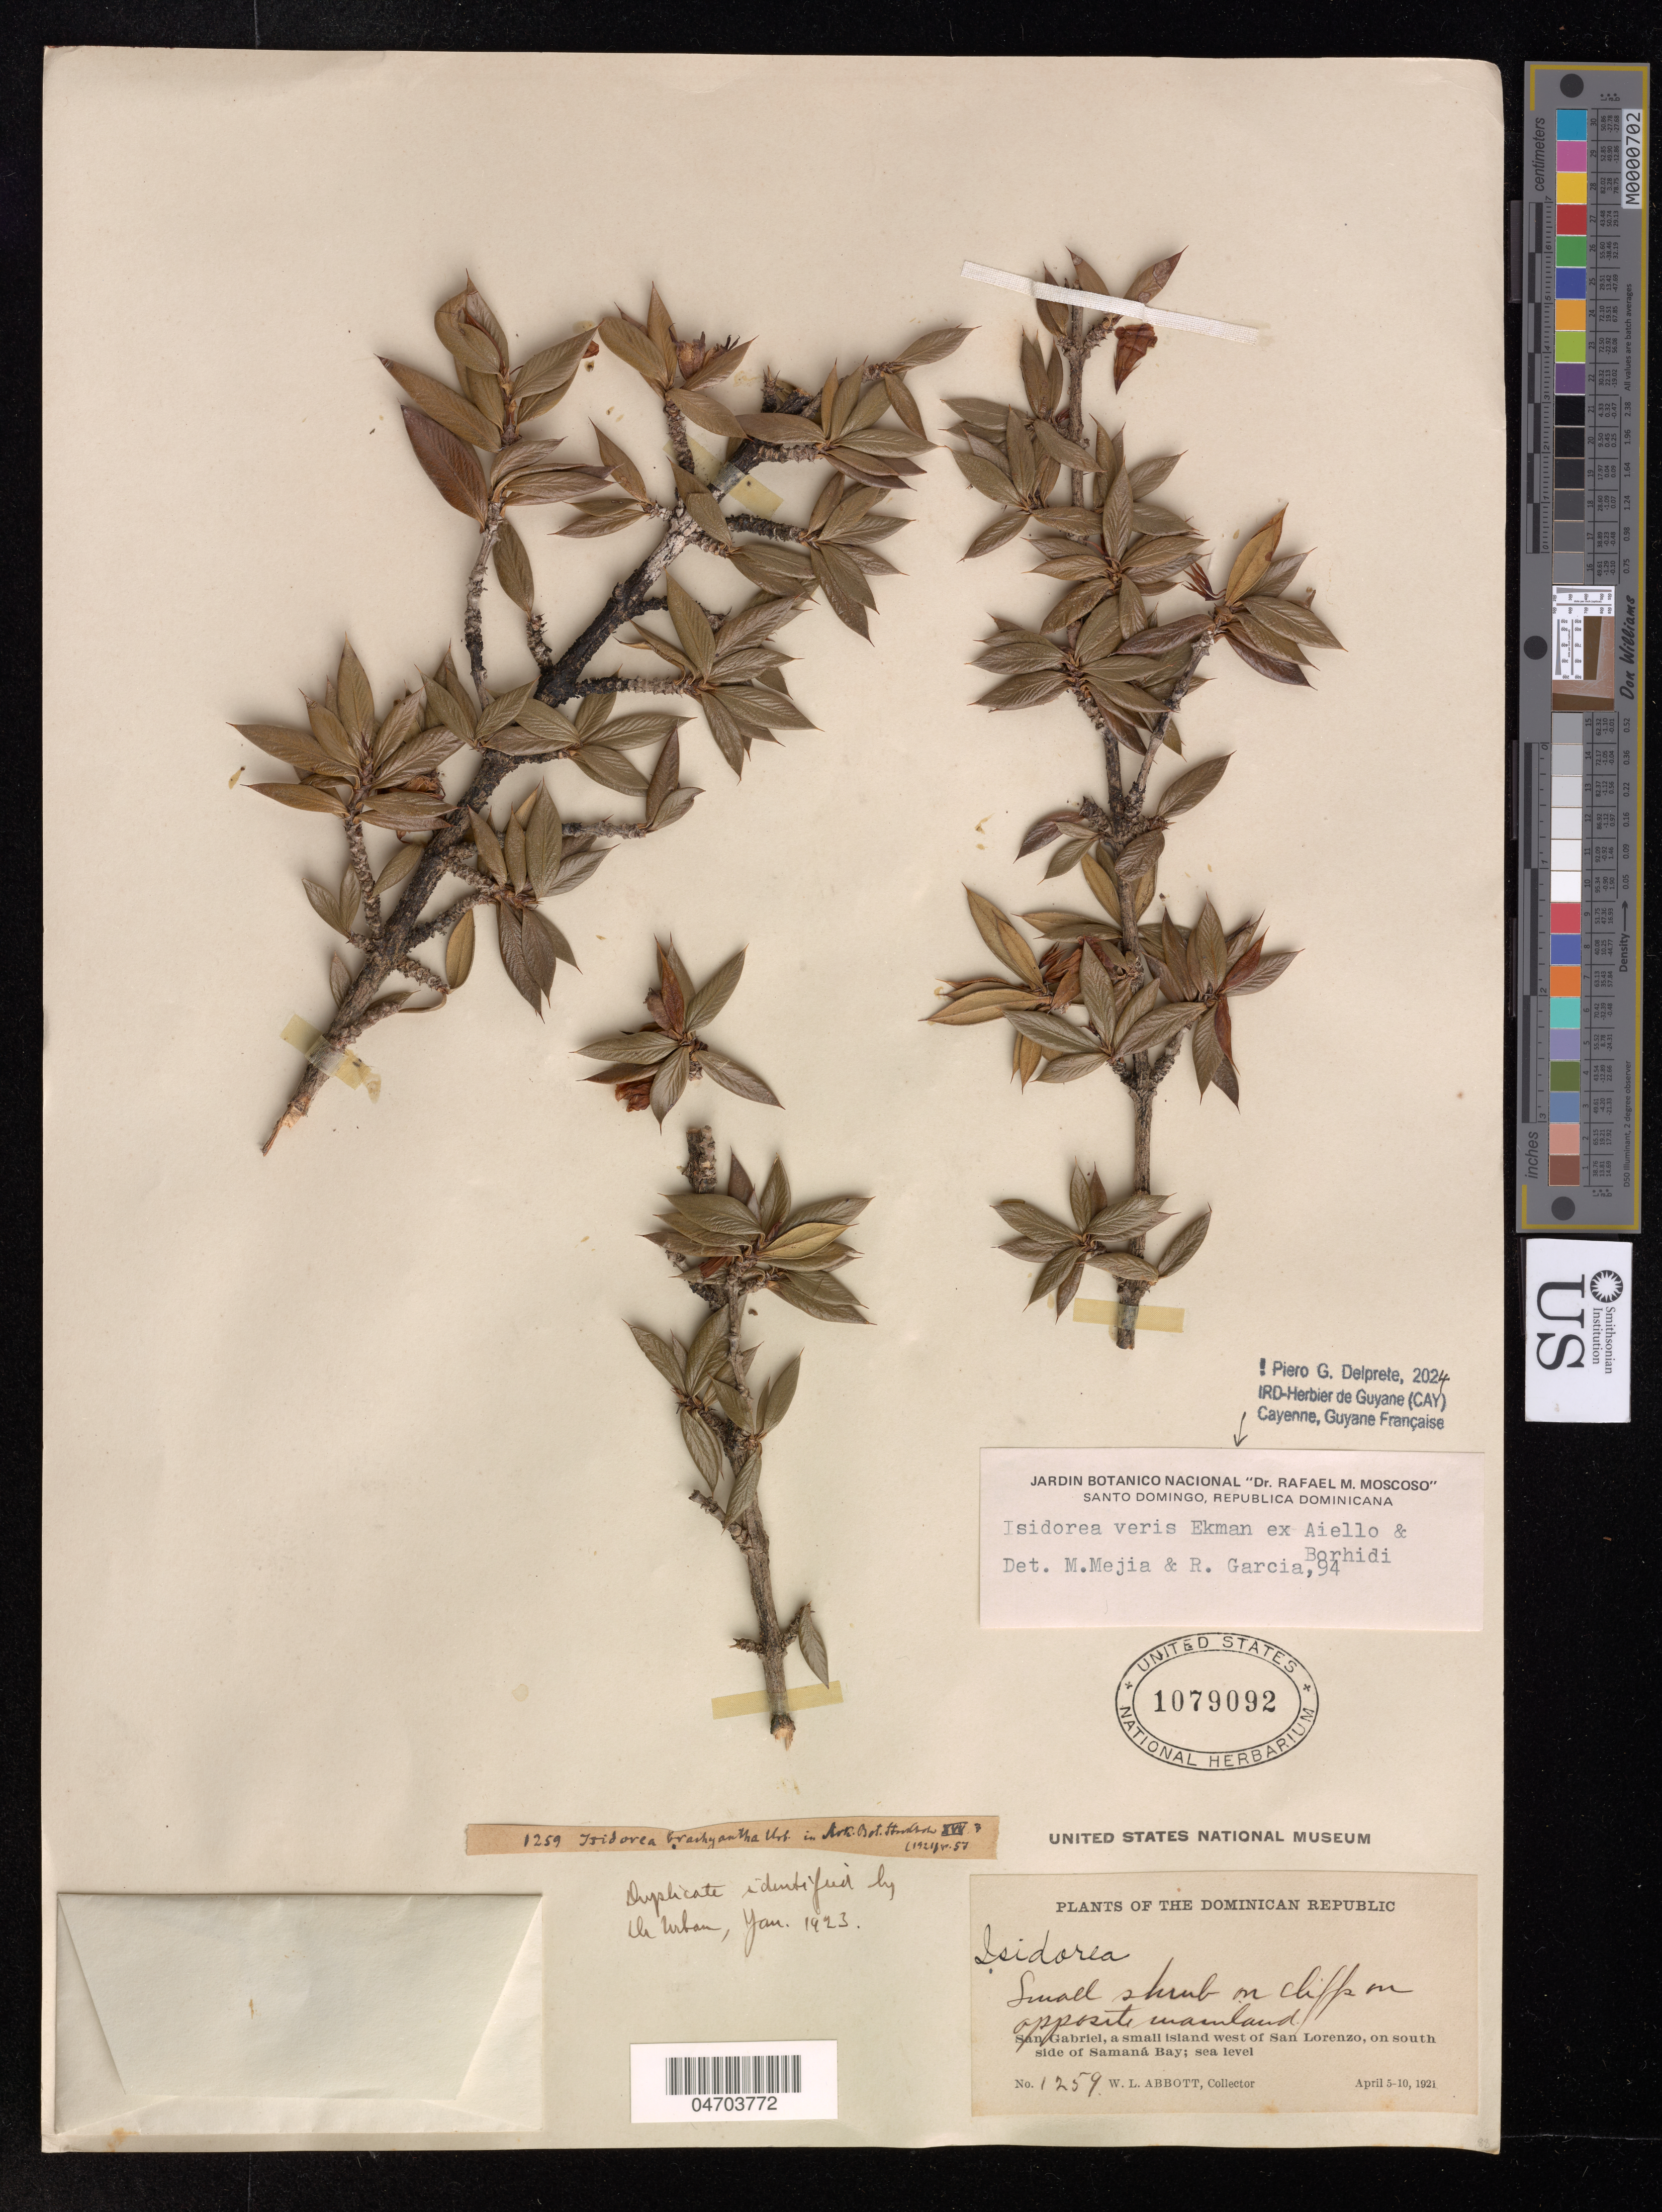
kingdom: Plantae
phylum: Tracheophyta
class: Magnoliopsida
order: Gentianales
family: Rubiaceae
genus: Isidorea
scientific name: Isidorea veris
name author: Ekman ex Aiello & Borhidi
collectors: W. Abbot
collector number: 1259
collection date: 1921-04-05/1921-04-10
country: Puerto Rico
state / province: San Lorenzo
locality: San Gabriel, a small island west of San Lorenzo, on south side of Samaná Bay.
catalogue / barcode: US 1079092